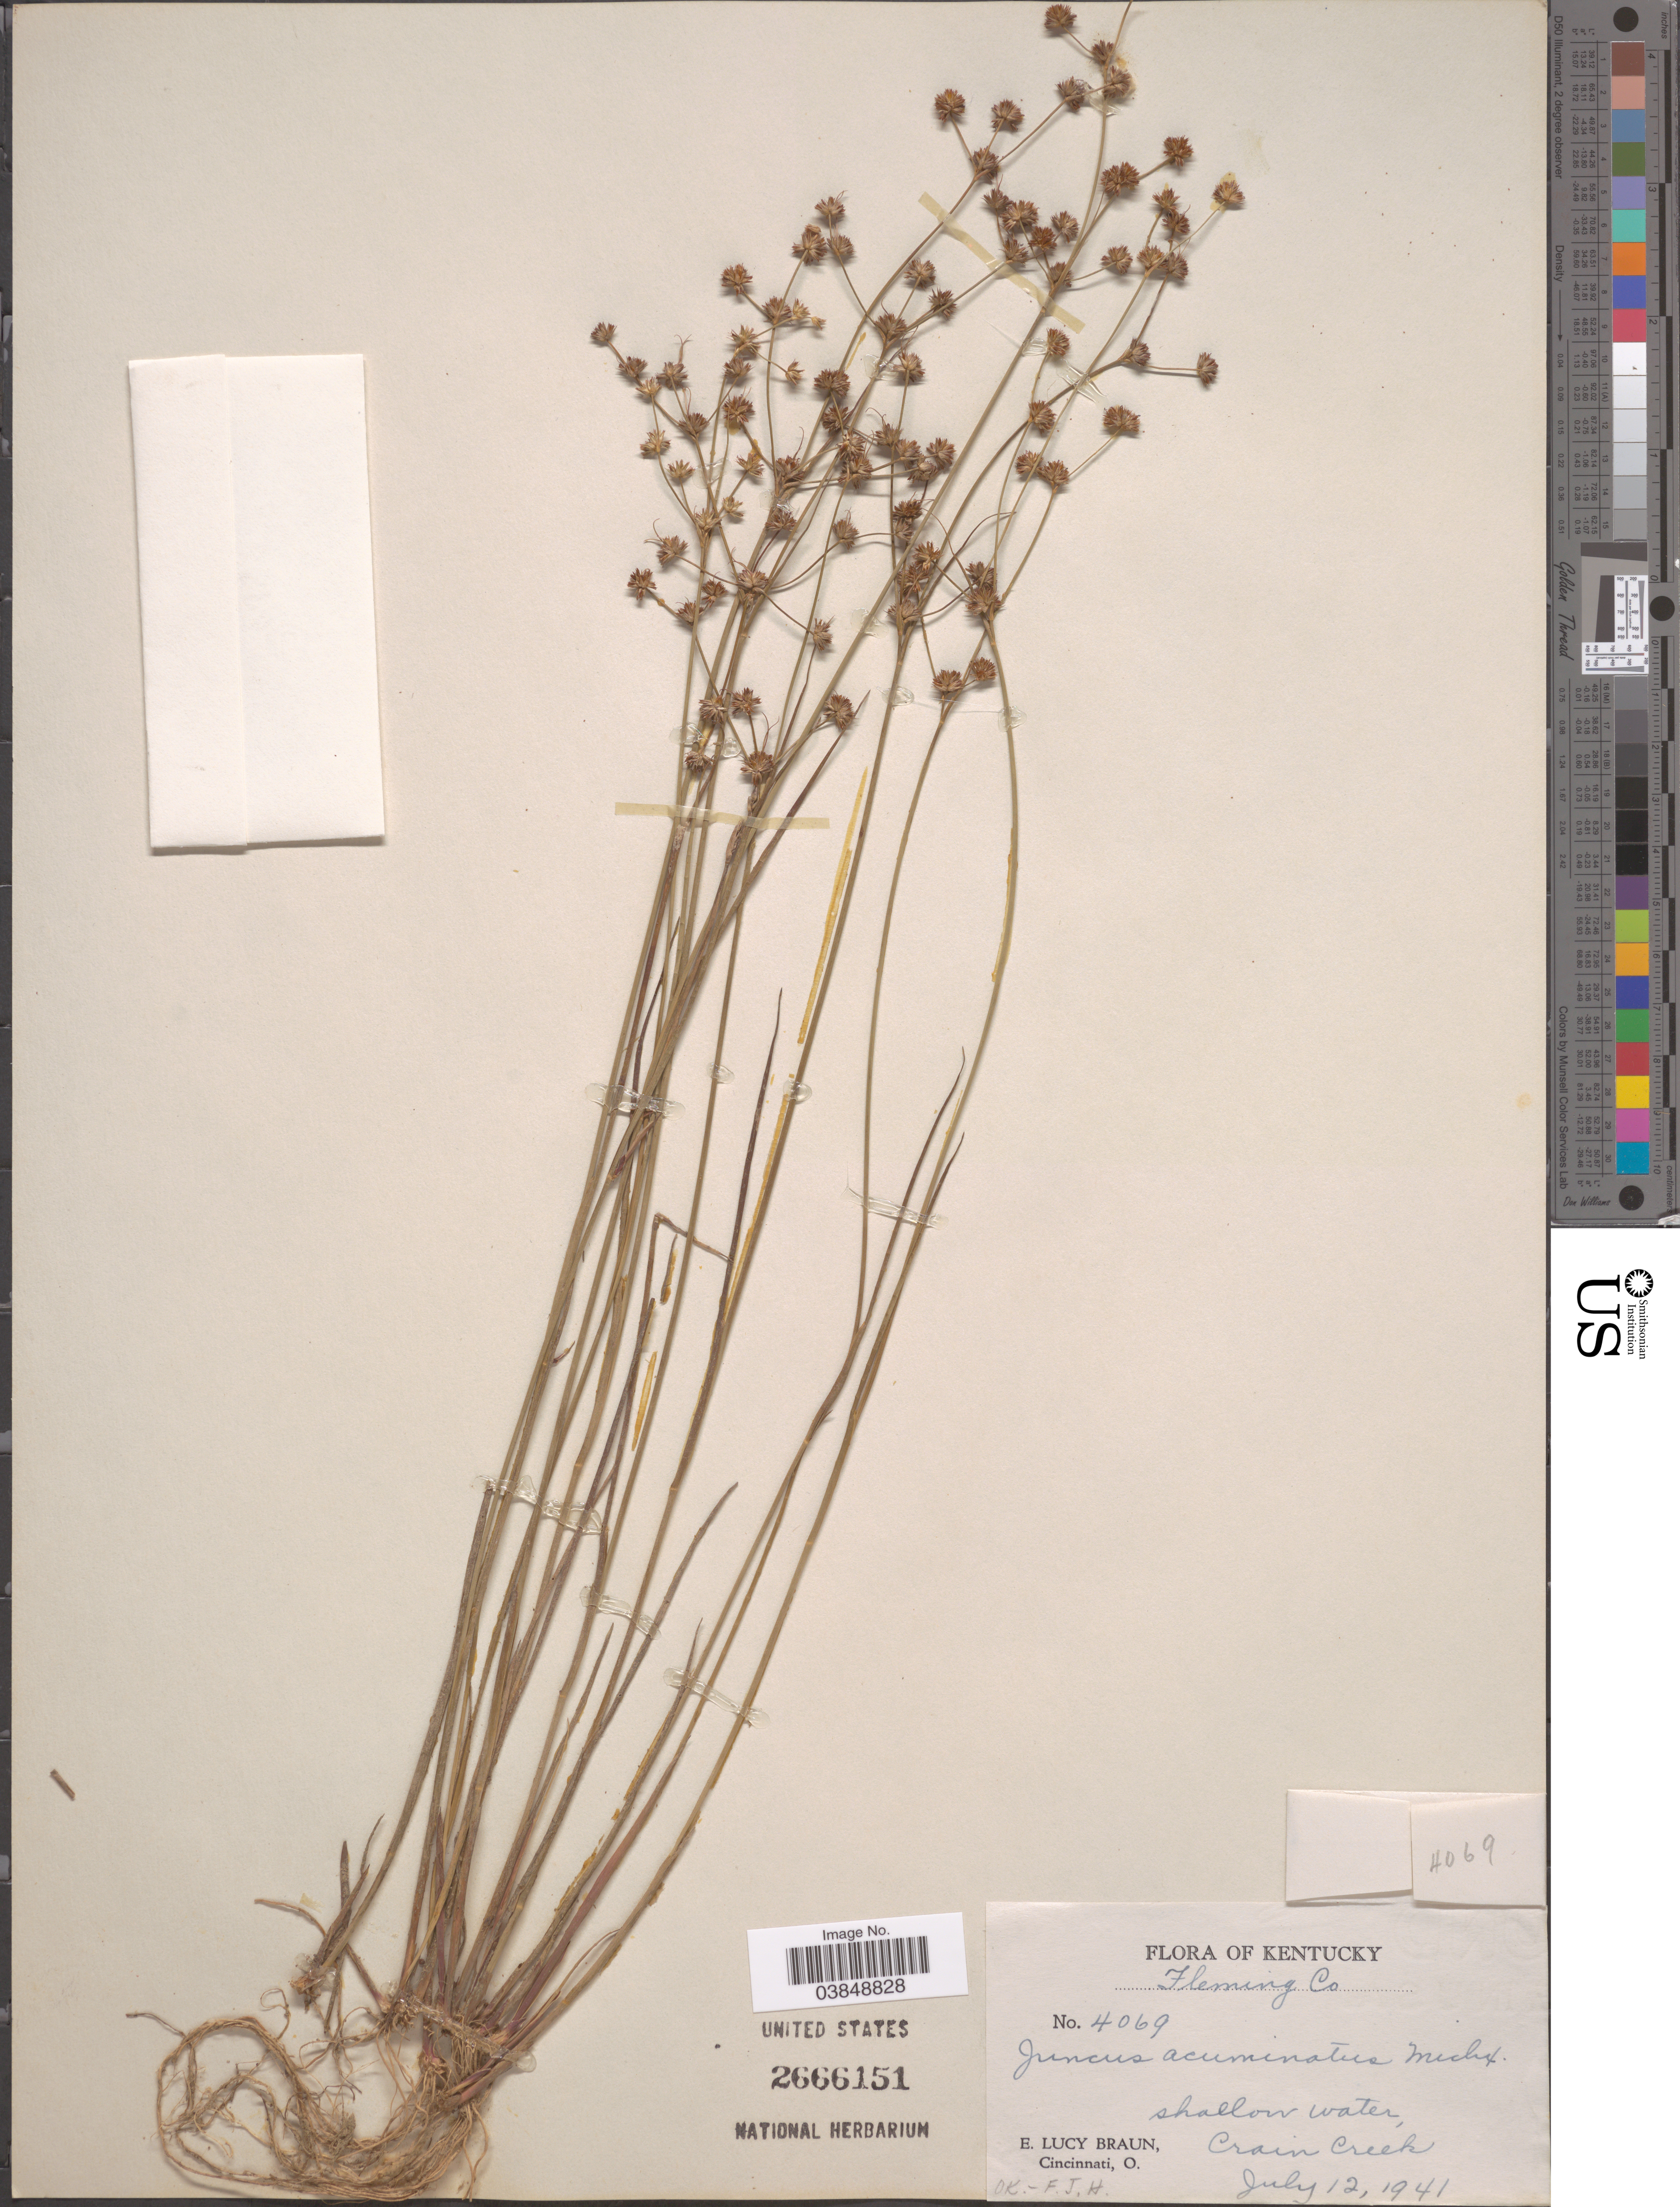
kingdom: Plantae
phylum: Tracheophyta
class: Liliopsida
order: Poales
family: Juncaceae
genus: Juncus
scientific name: Juncus acuminatus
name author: Michx.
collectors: E. L. Braun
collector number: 4069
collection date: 1941-07-12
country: United States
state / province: Kentucky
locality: Fleming Co. Crain Creek.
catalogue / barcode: US 2666151